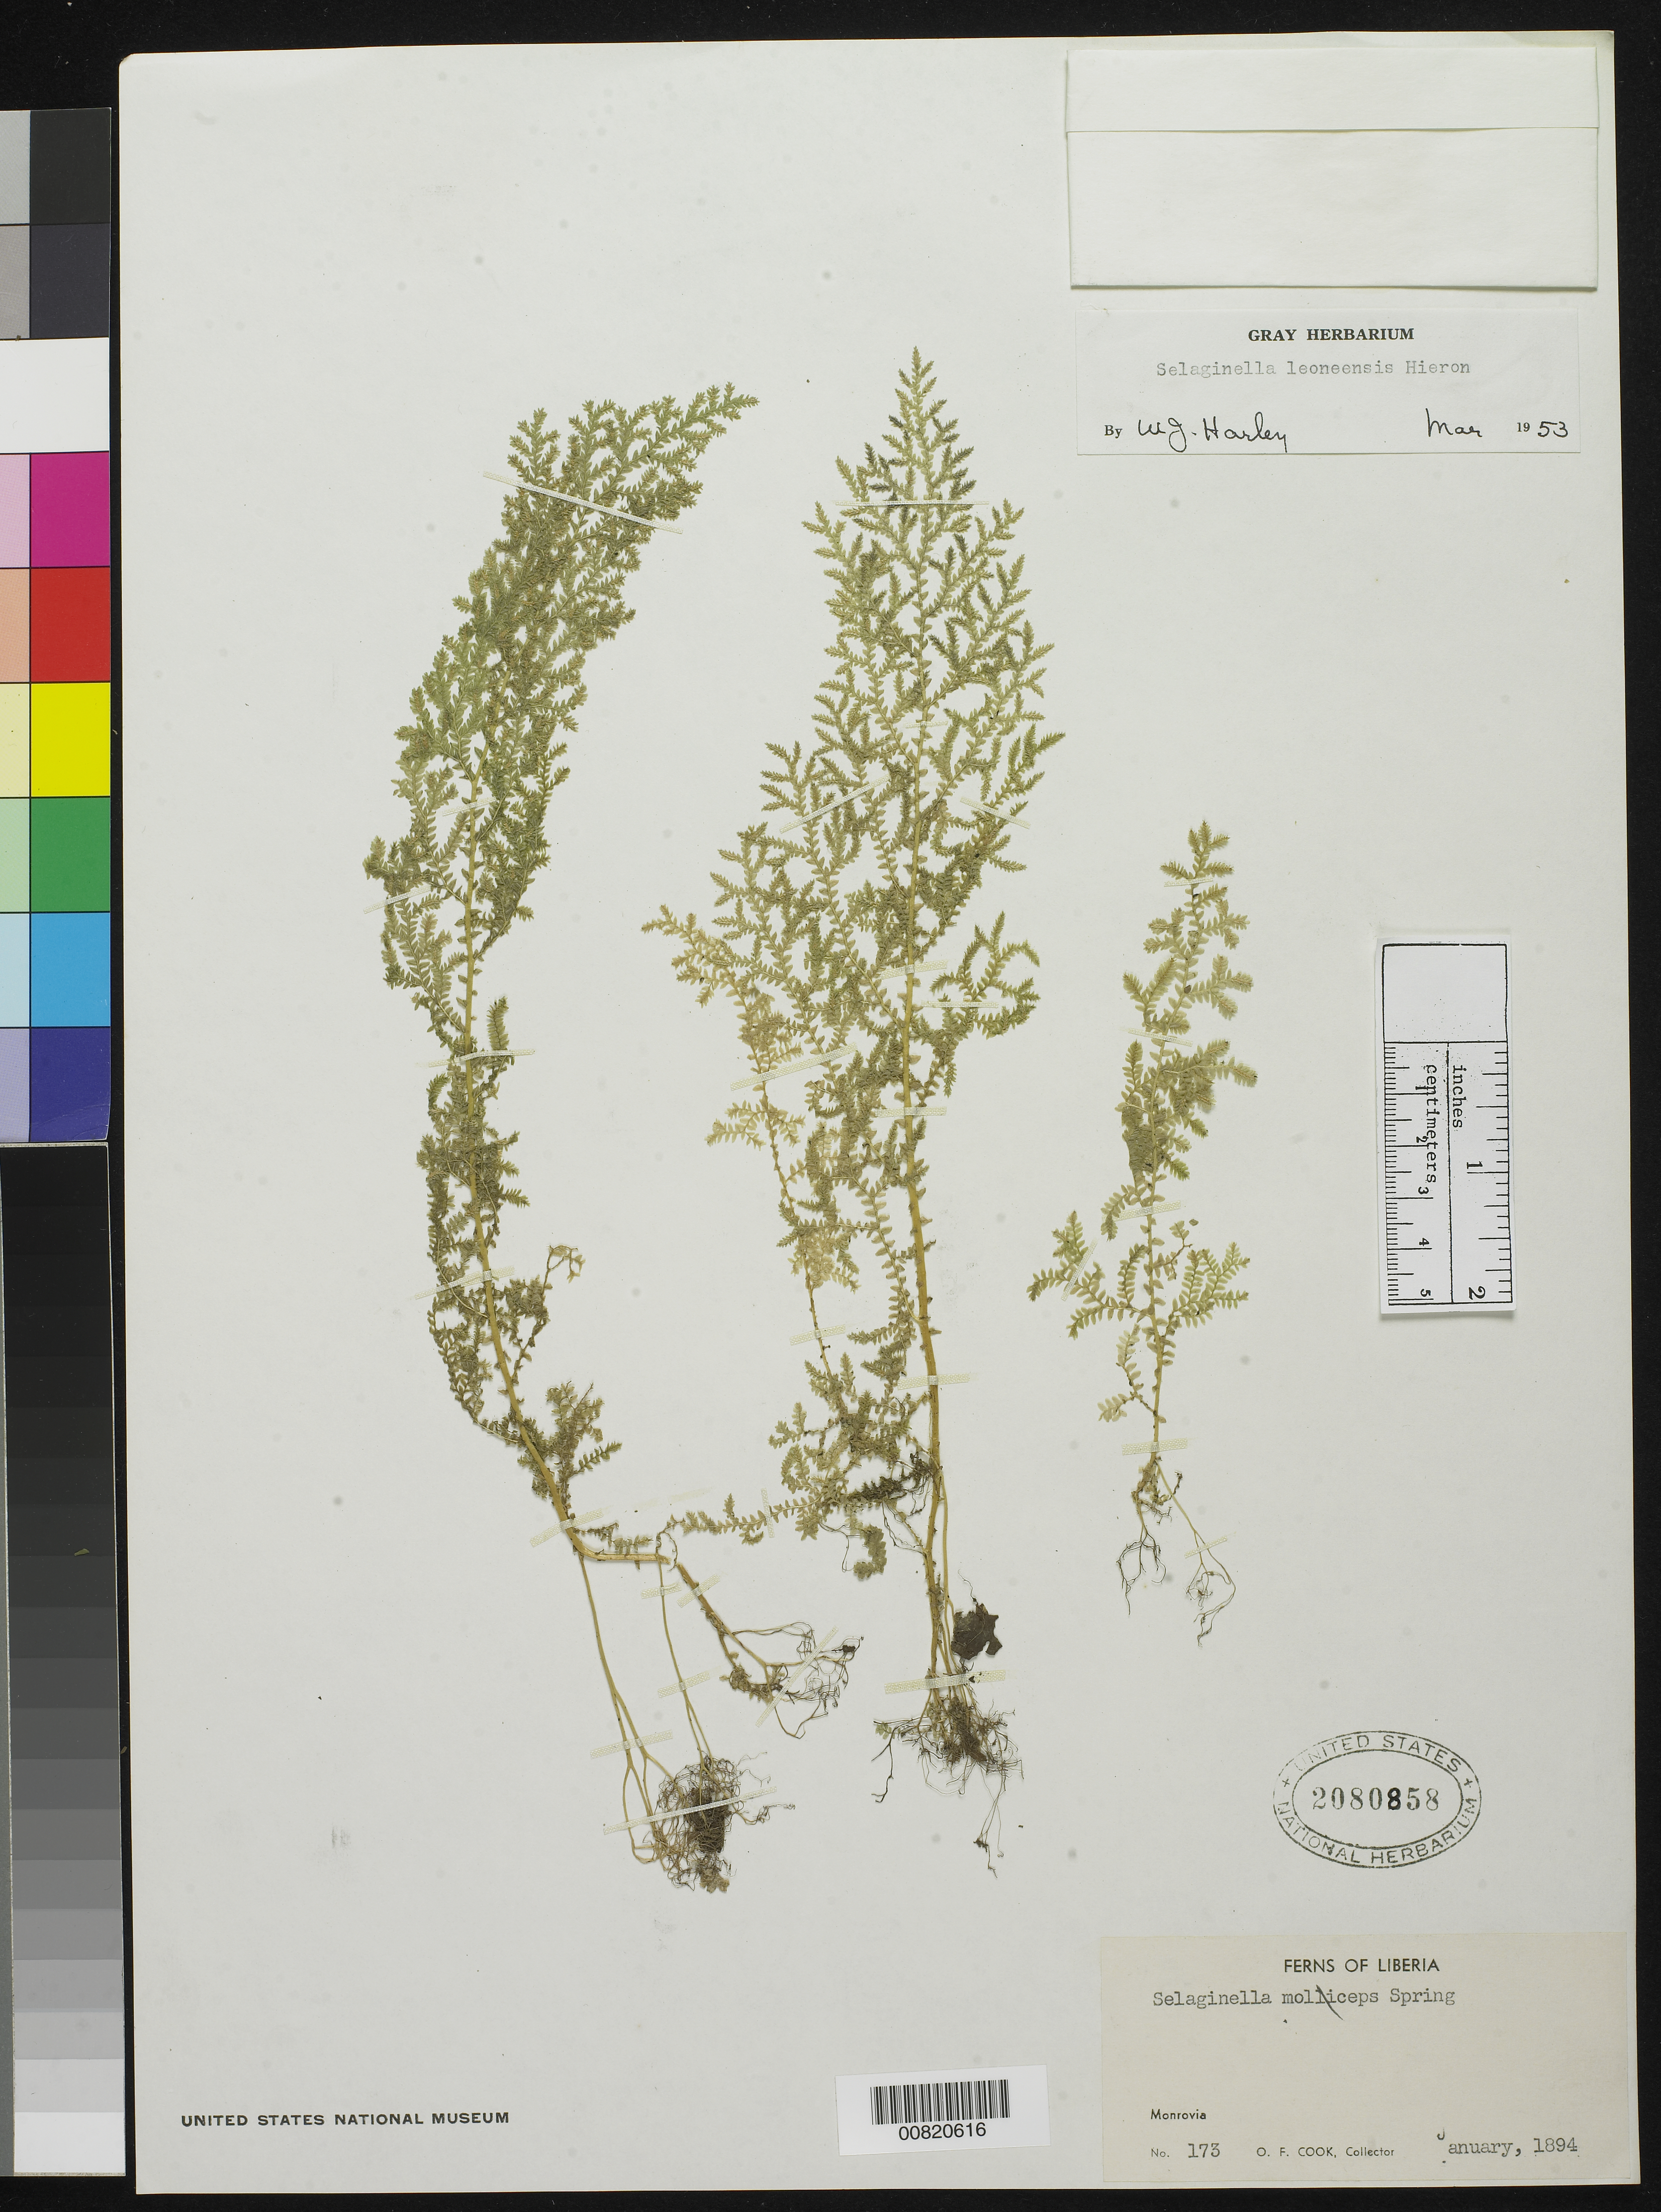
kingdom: Plantae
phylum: Tracheophyta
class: Lycopodiopsida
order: Selaginellales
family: Selaginellaceae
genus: Selaginella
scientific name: Selaginella leoneensis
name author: Hieron.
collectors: O. F. Cook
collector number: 173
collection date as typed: Jan 1894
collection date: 1894-01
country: Liberia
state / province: Montserrado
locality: Monrovia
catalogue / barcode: US 2080858